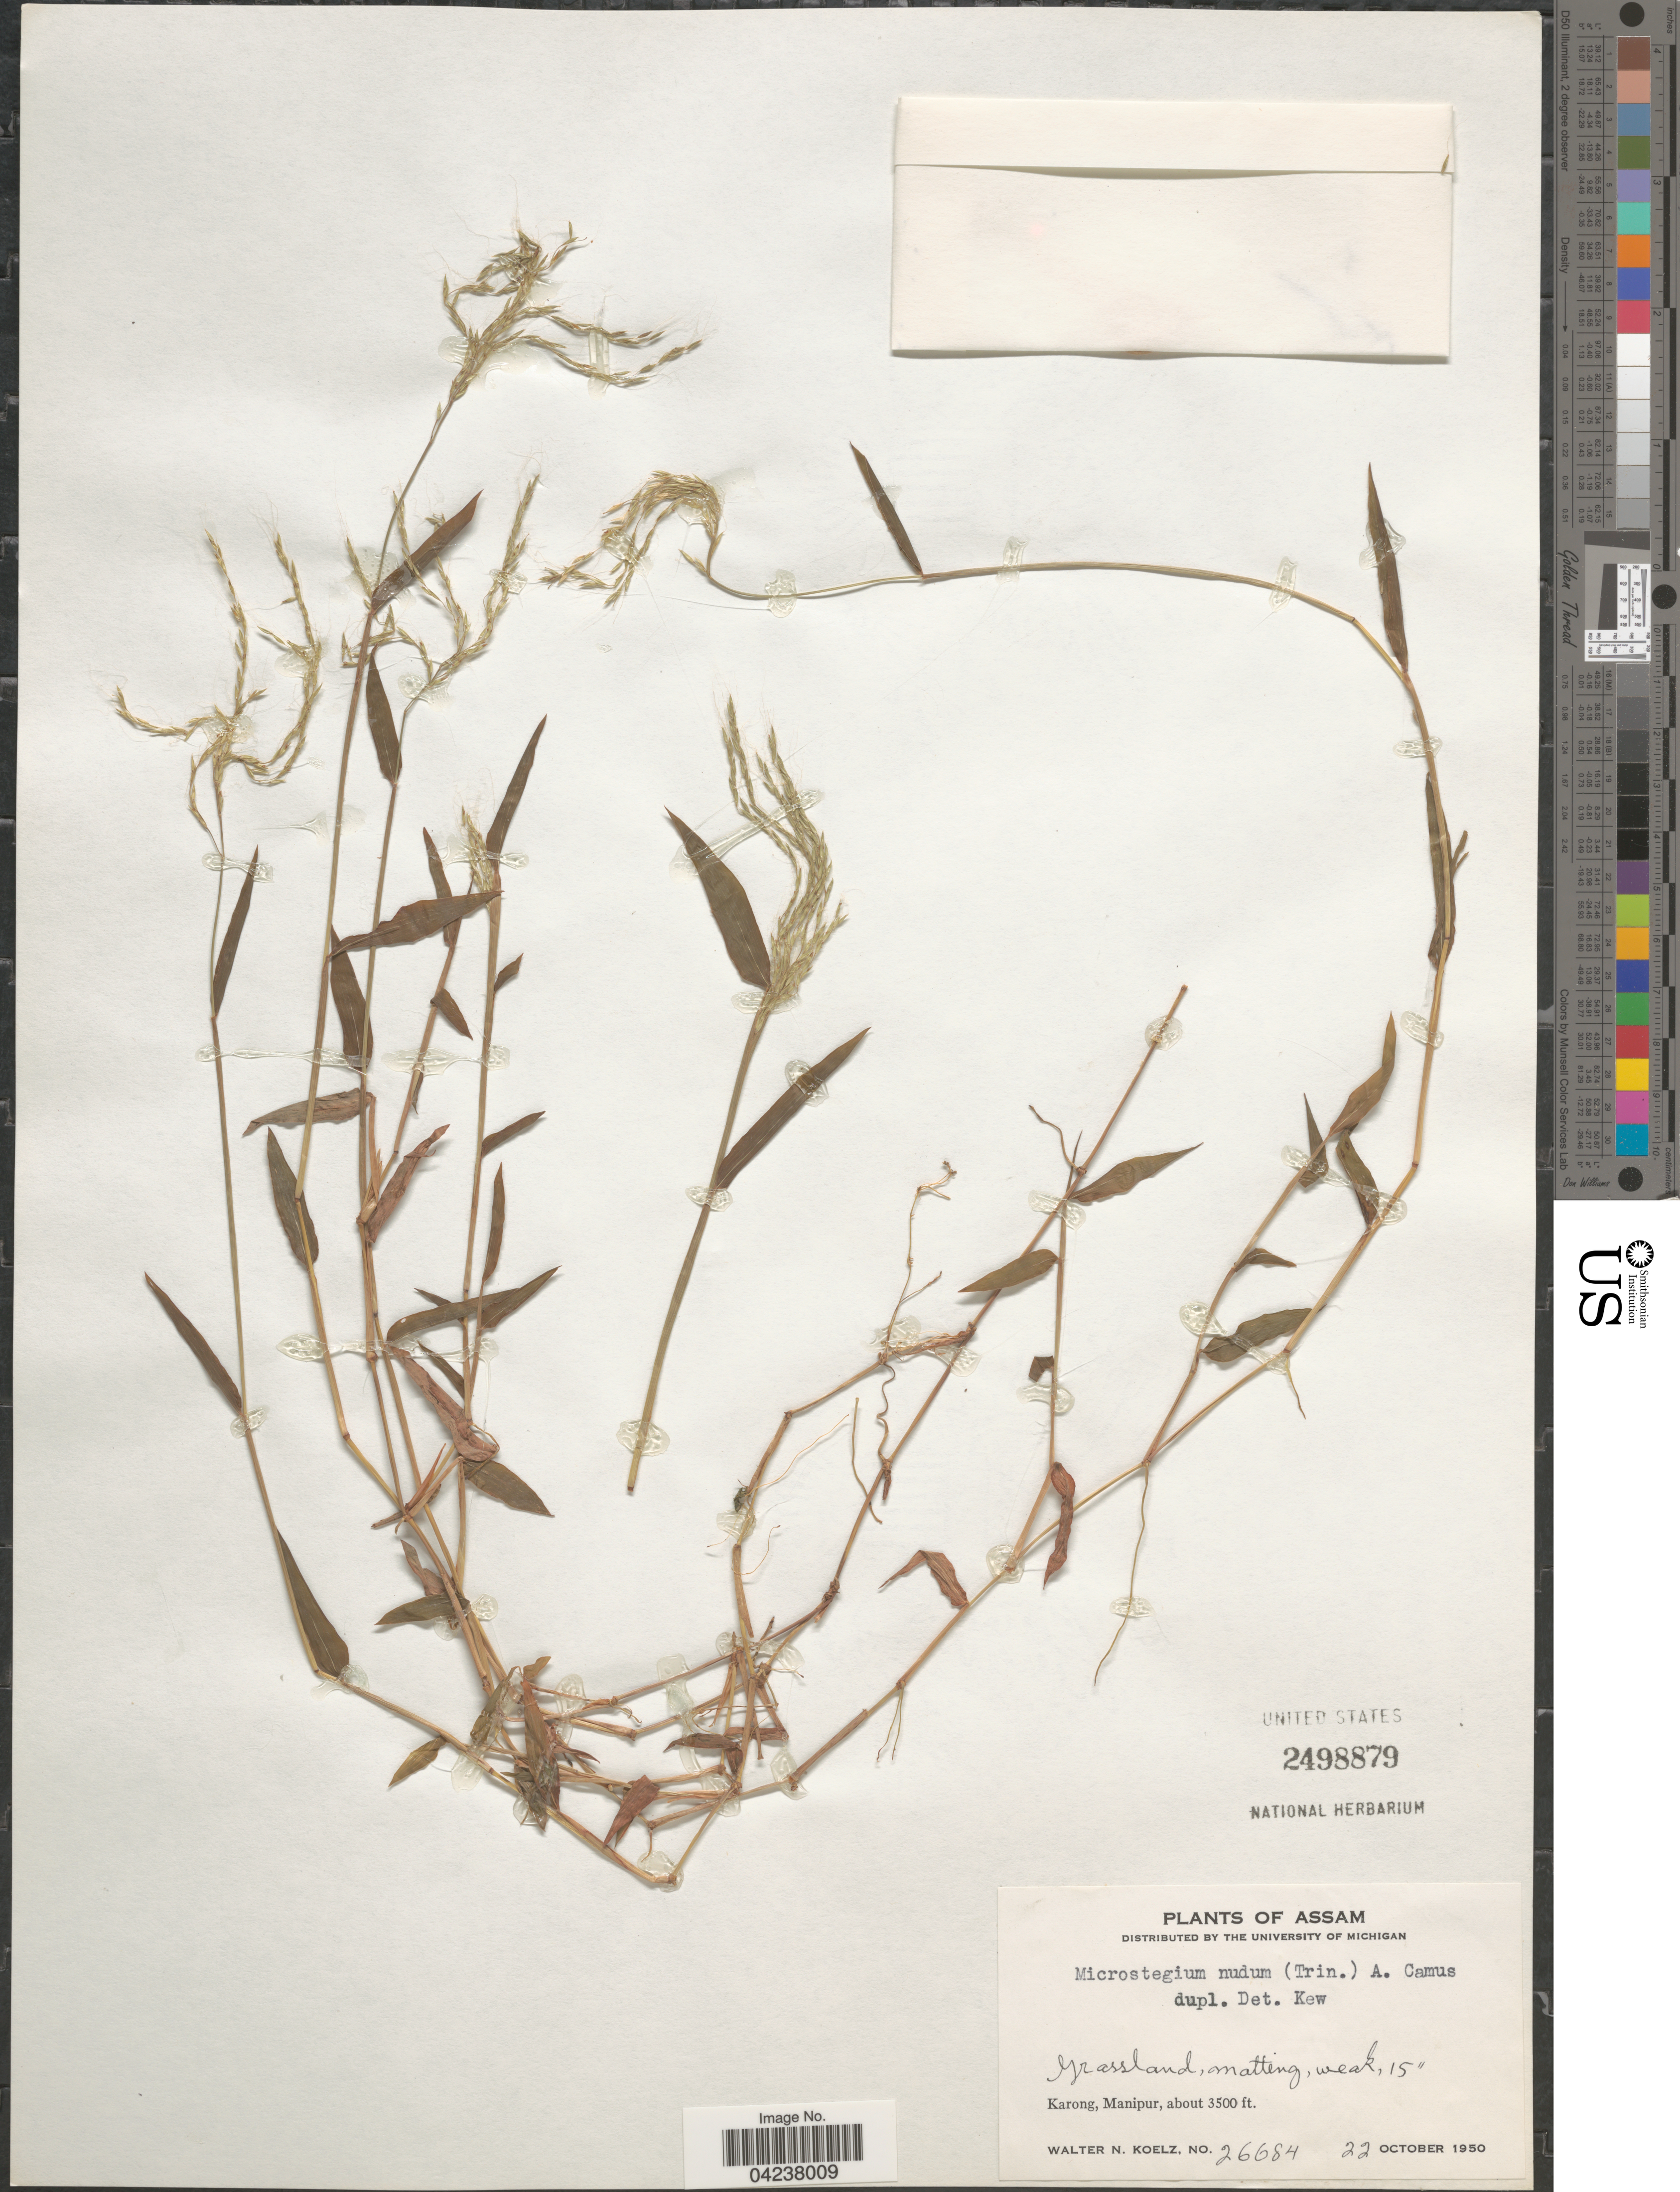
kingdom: Plantae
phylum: Tracheophyta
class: Liliopsida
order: Poales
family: Poaceae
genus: Microstegium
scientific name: Microstegium nudum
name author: (Trin.) A. Camus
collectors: W. N. Koelz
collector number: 26684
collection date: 1950-10-22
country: India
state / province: Manipur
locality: Karong, Manipur.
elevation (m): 1067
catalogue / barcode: US 2498879